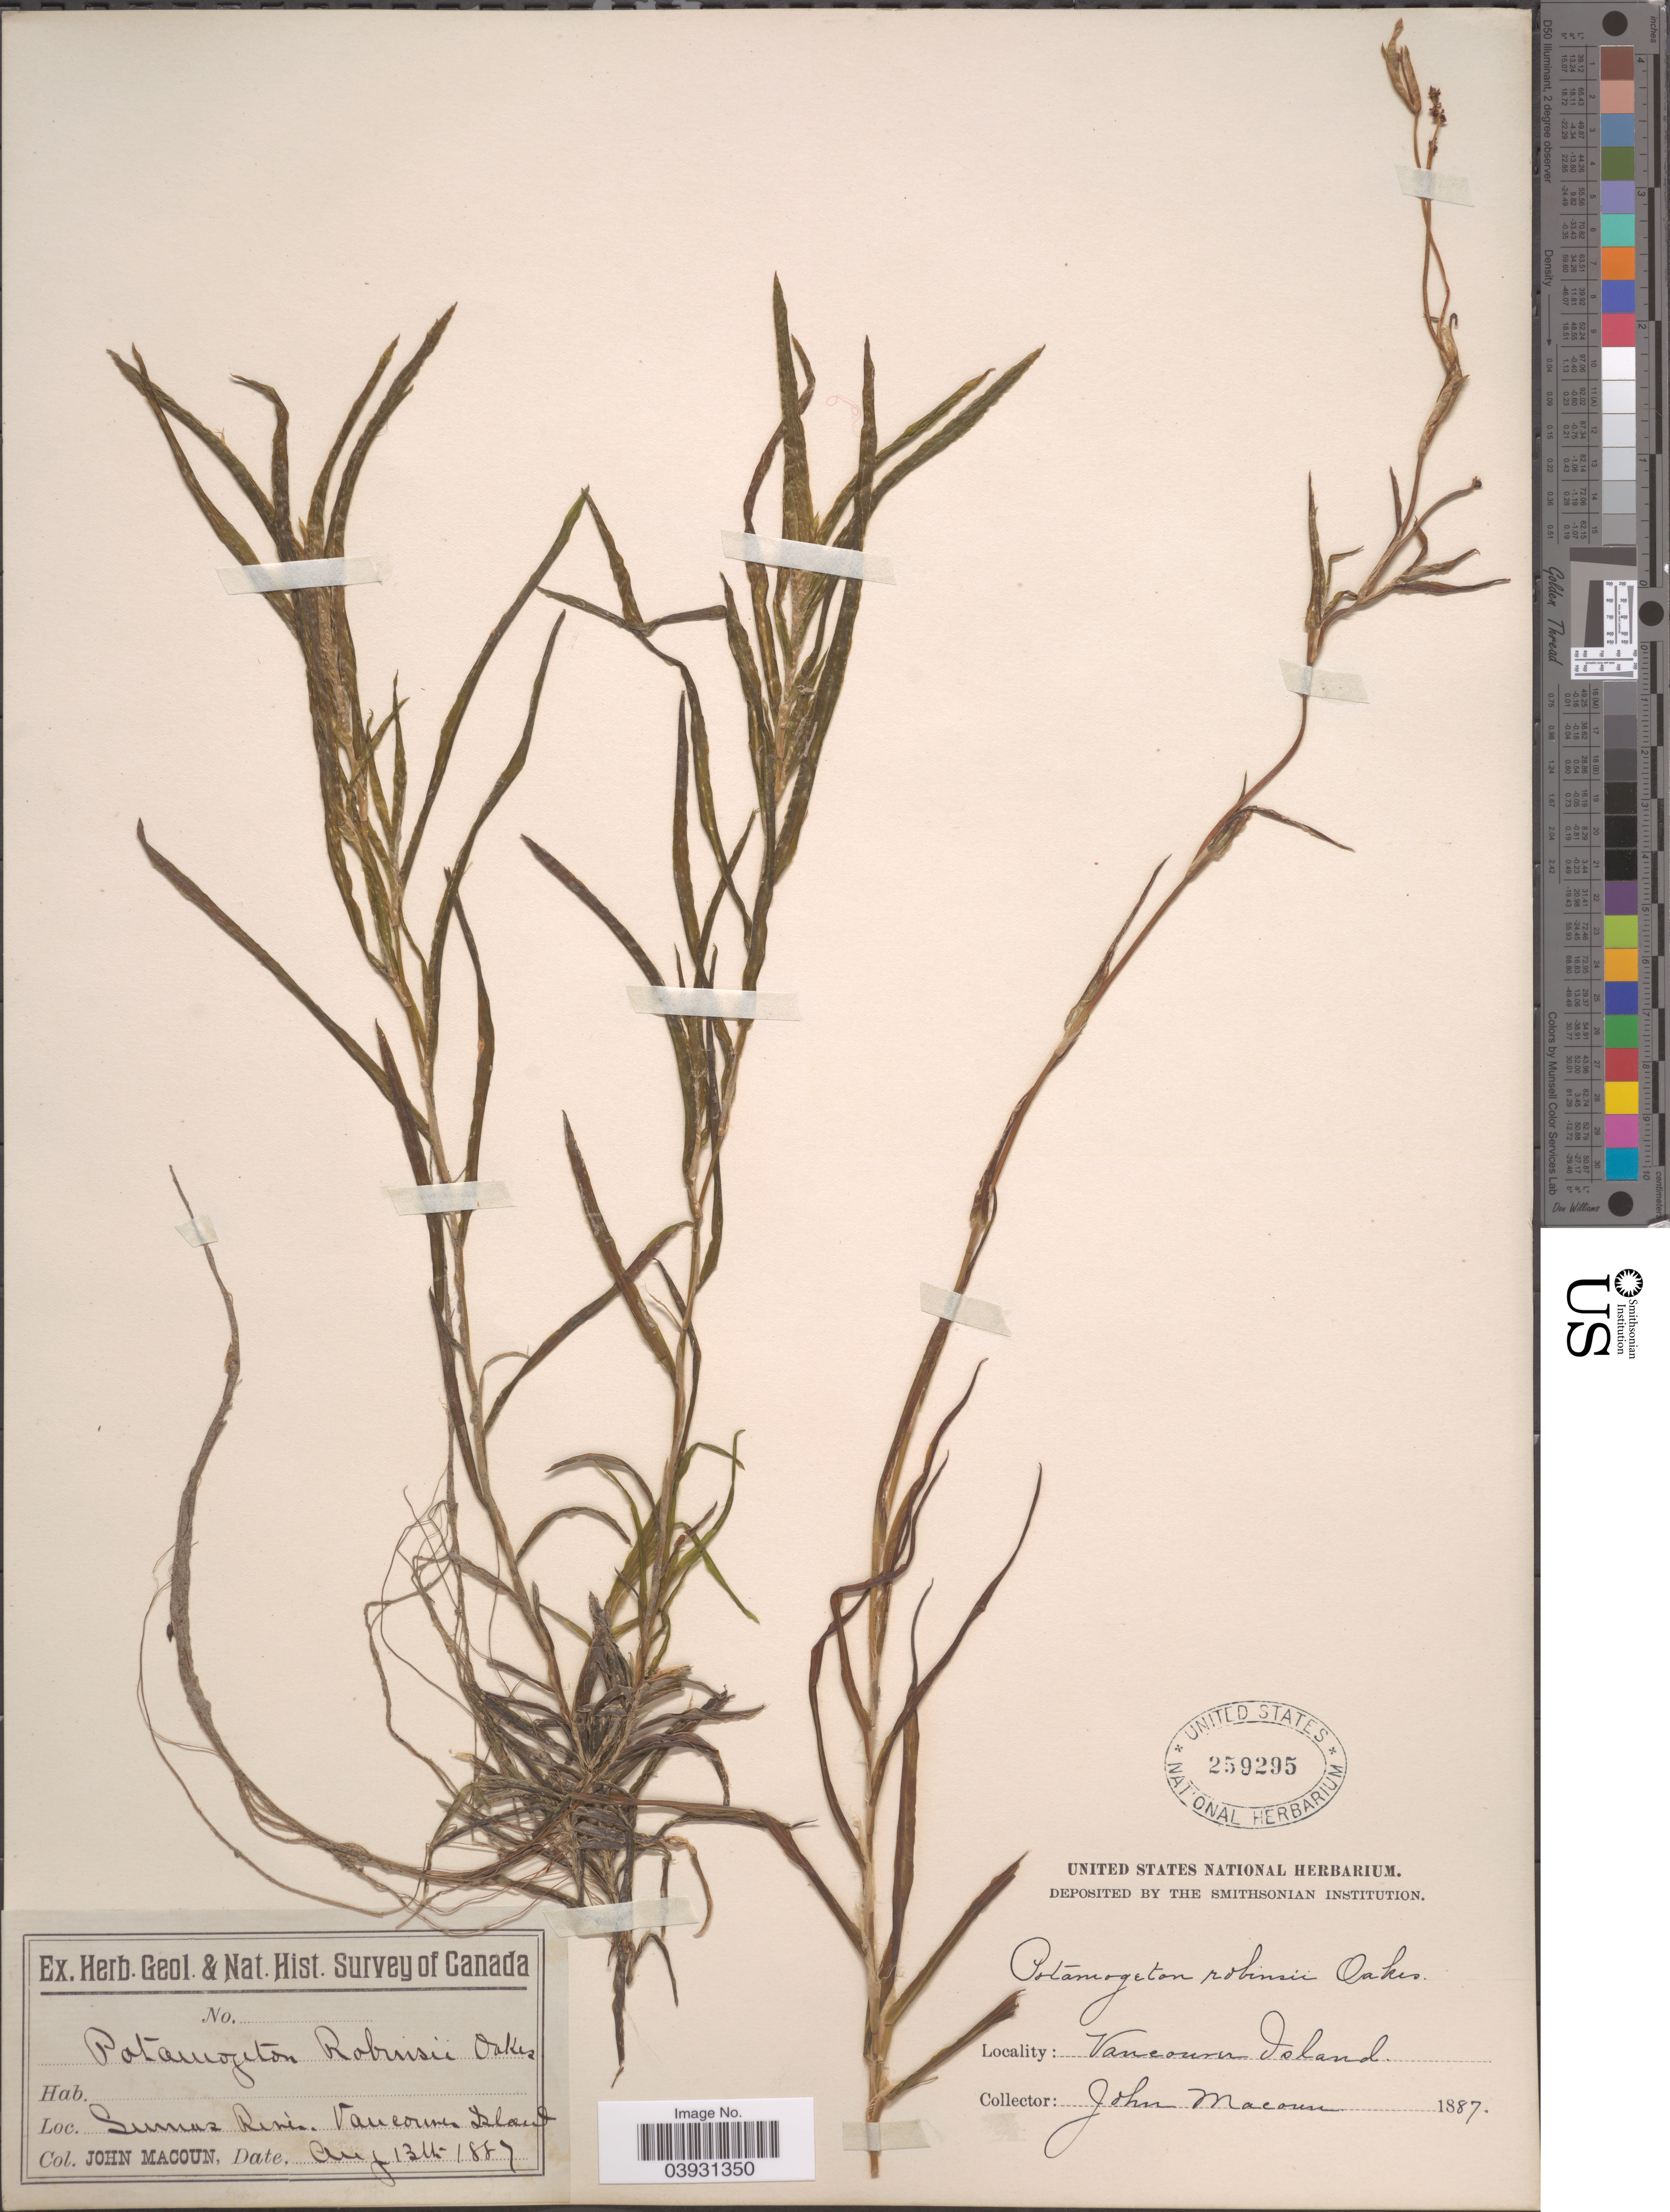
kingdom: Plantae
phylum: Tracheophyta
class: Liliopsida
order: Alismatales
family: Potamogetonaceae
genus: Potamogeton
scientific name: Potamogeton robbinsii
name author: Oakes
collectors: J. Macoun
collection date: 1887-08-13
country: Canada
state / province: British Columbia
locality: Sumas River. Vancouver Island.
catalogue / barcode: US 259295